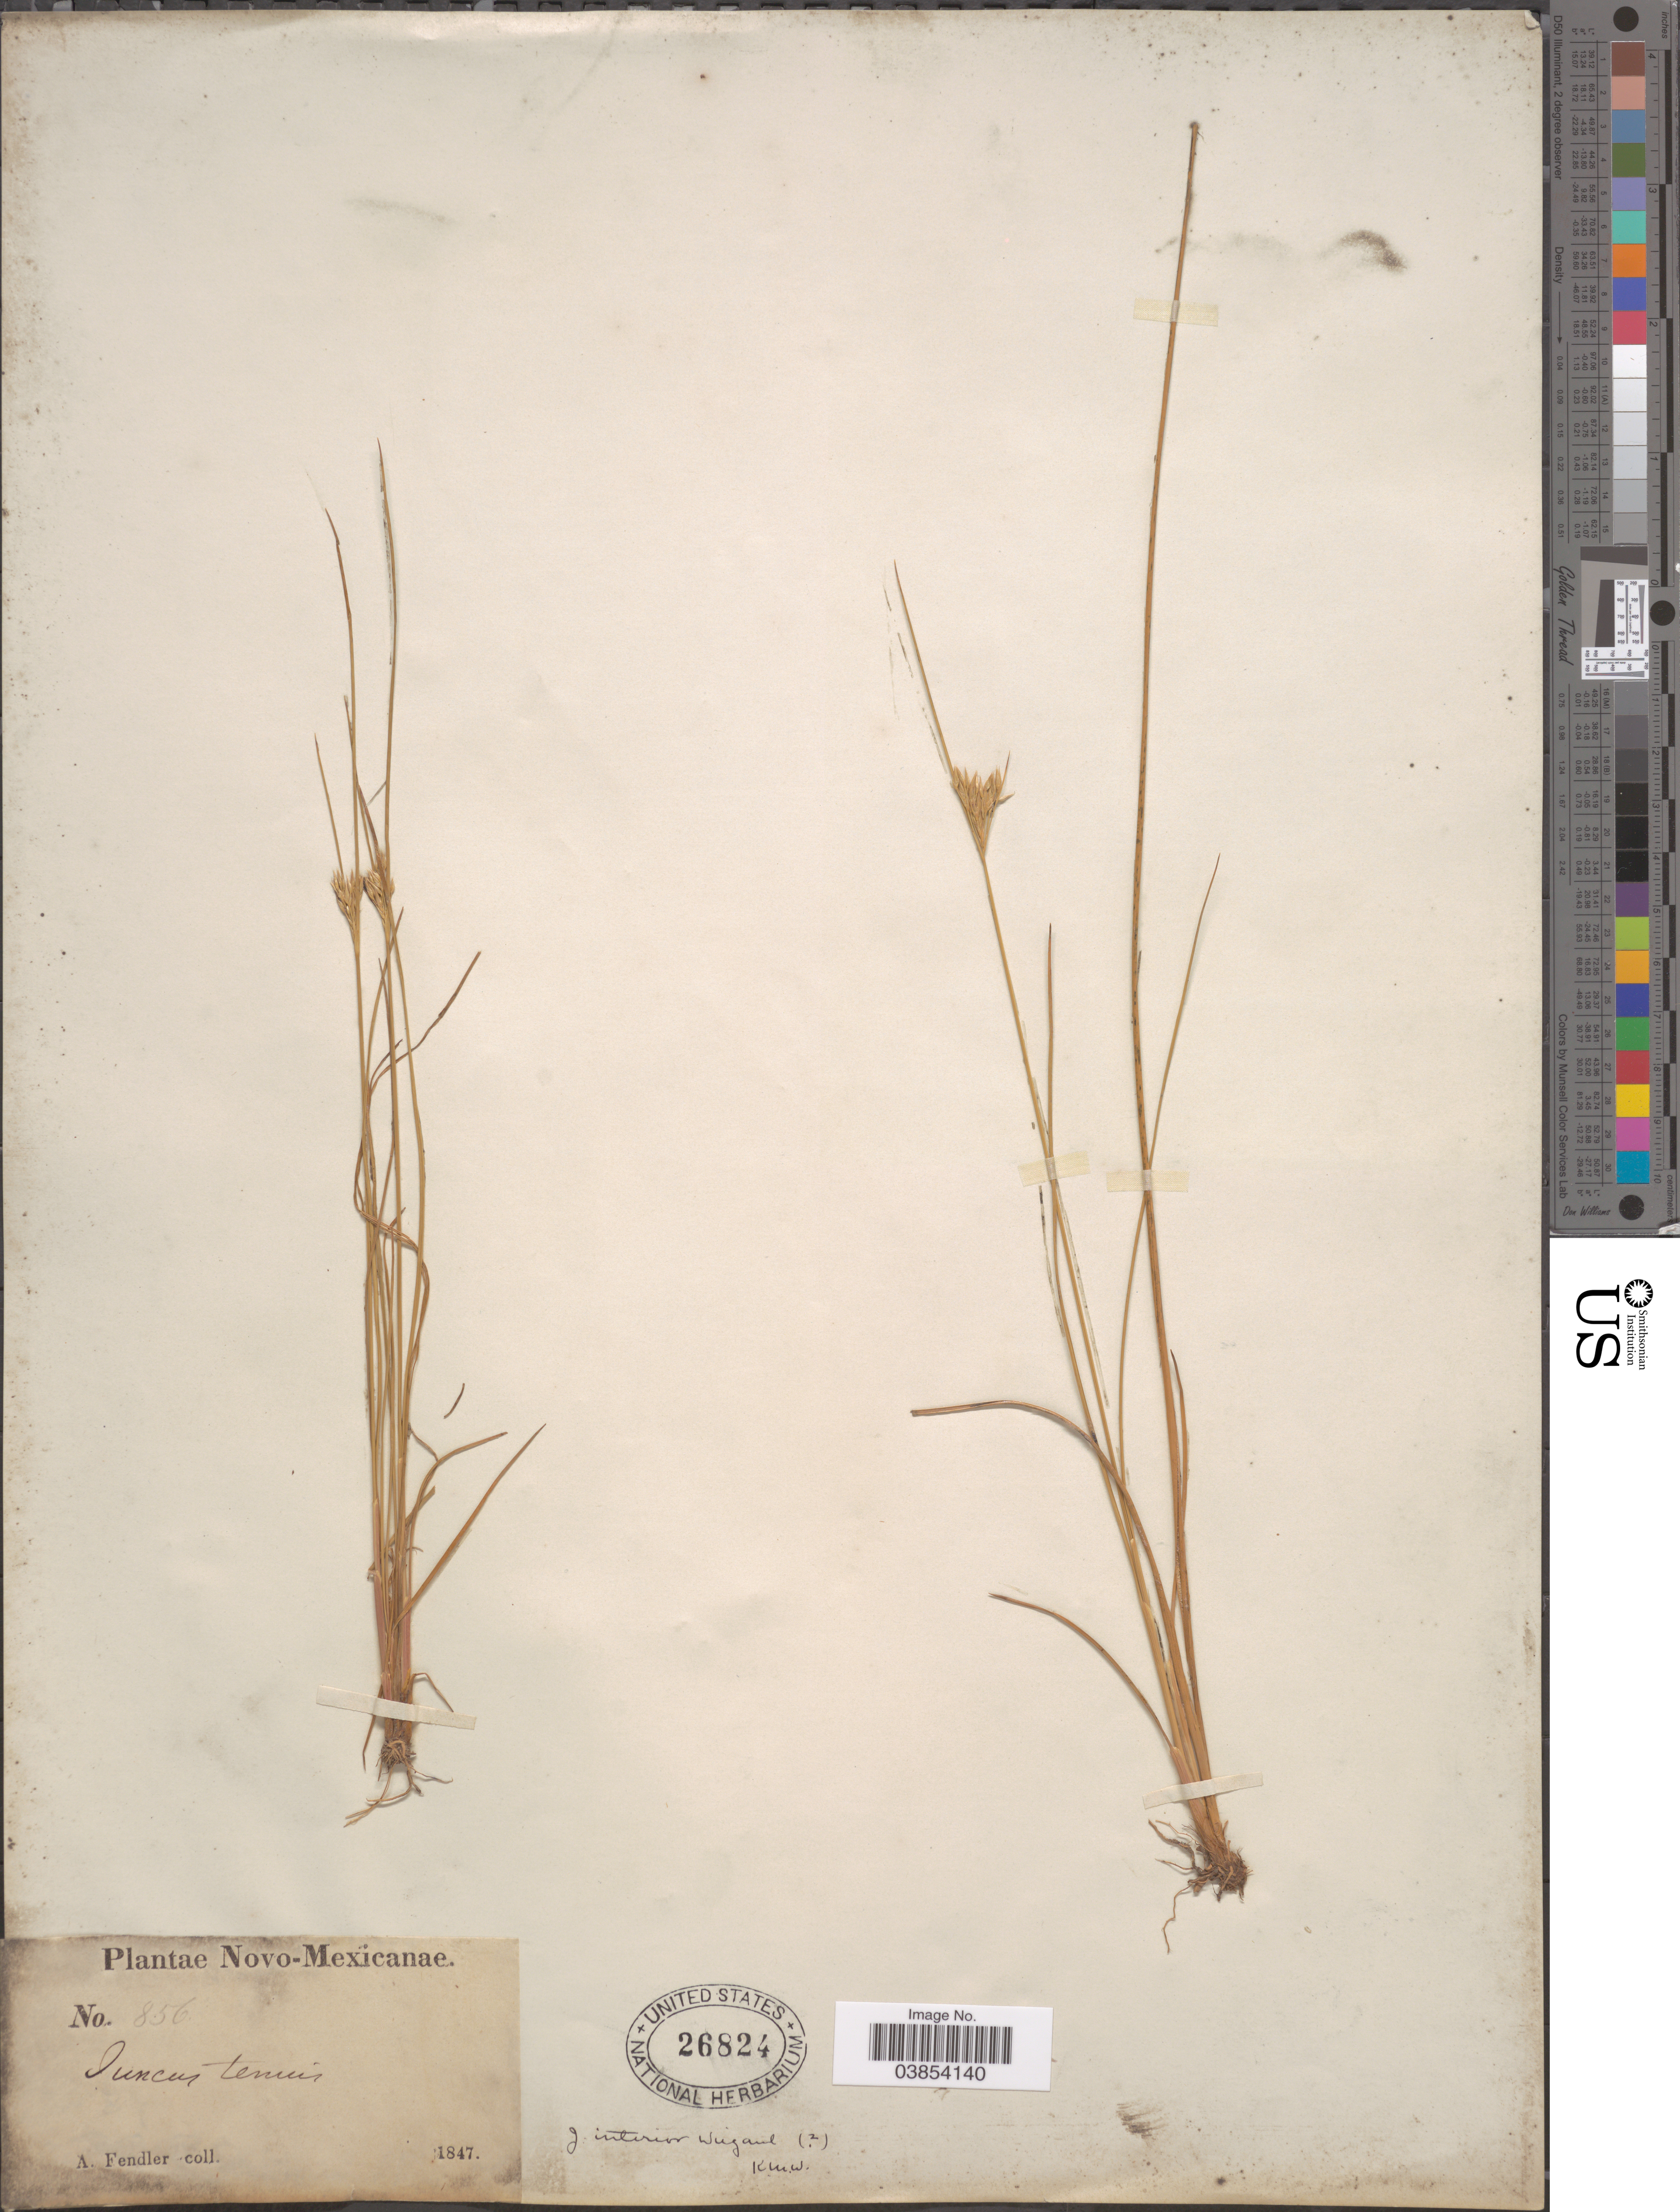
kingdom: Plantae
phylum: Tracheophyta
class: Liliopsida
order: Poales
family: Juncaceae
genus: Juncus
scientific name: Juncus interior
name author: Wiegand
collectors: A. Fendler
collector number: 856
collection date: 1847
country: United States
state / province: New Mexico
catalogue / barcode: US 26824